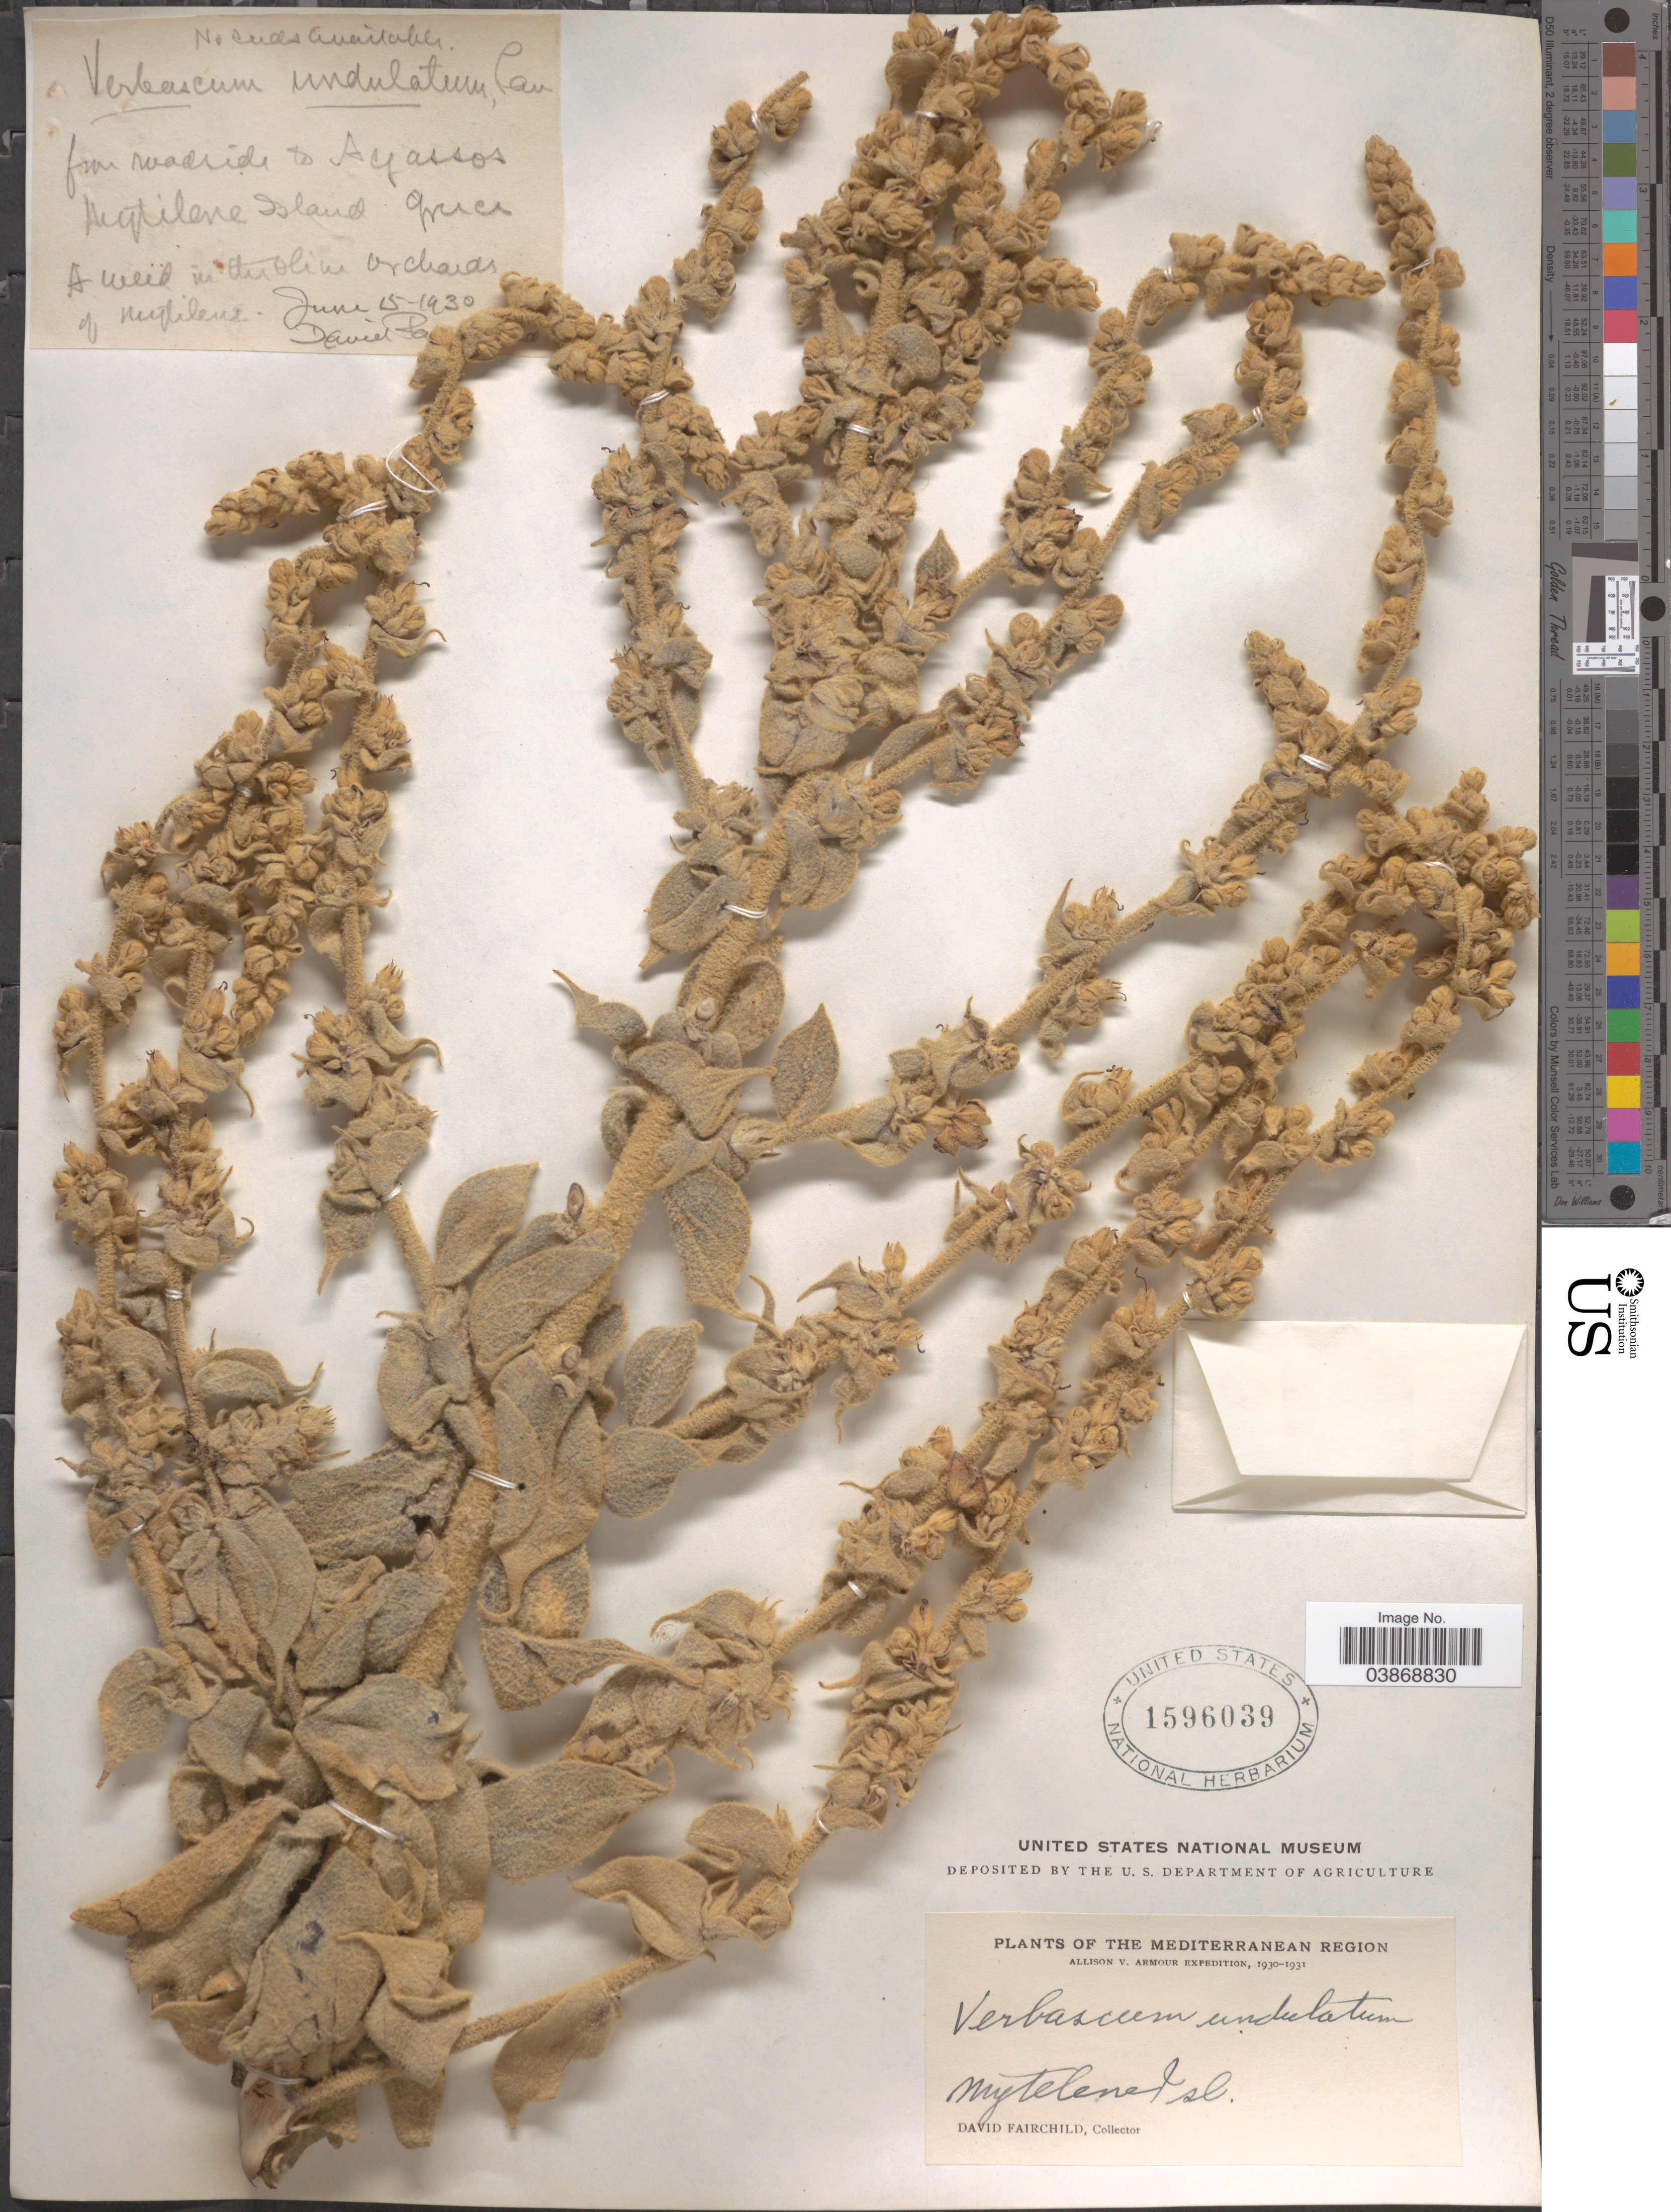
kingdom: Plantae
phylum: Tracheophyta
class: Magnoliopsida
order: Lamiales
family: Scrophulariaceae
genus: Verbascum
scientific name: Verbascum undulatum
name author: Lam.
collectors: D. Fairchild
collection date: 1930-06-15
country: Greece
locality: Mediterranean Region. Mytelene Isl. From roadside to Ayassos Mytilene Island.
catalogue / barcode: US 1596039